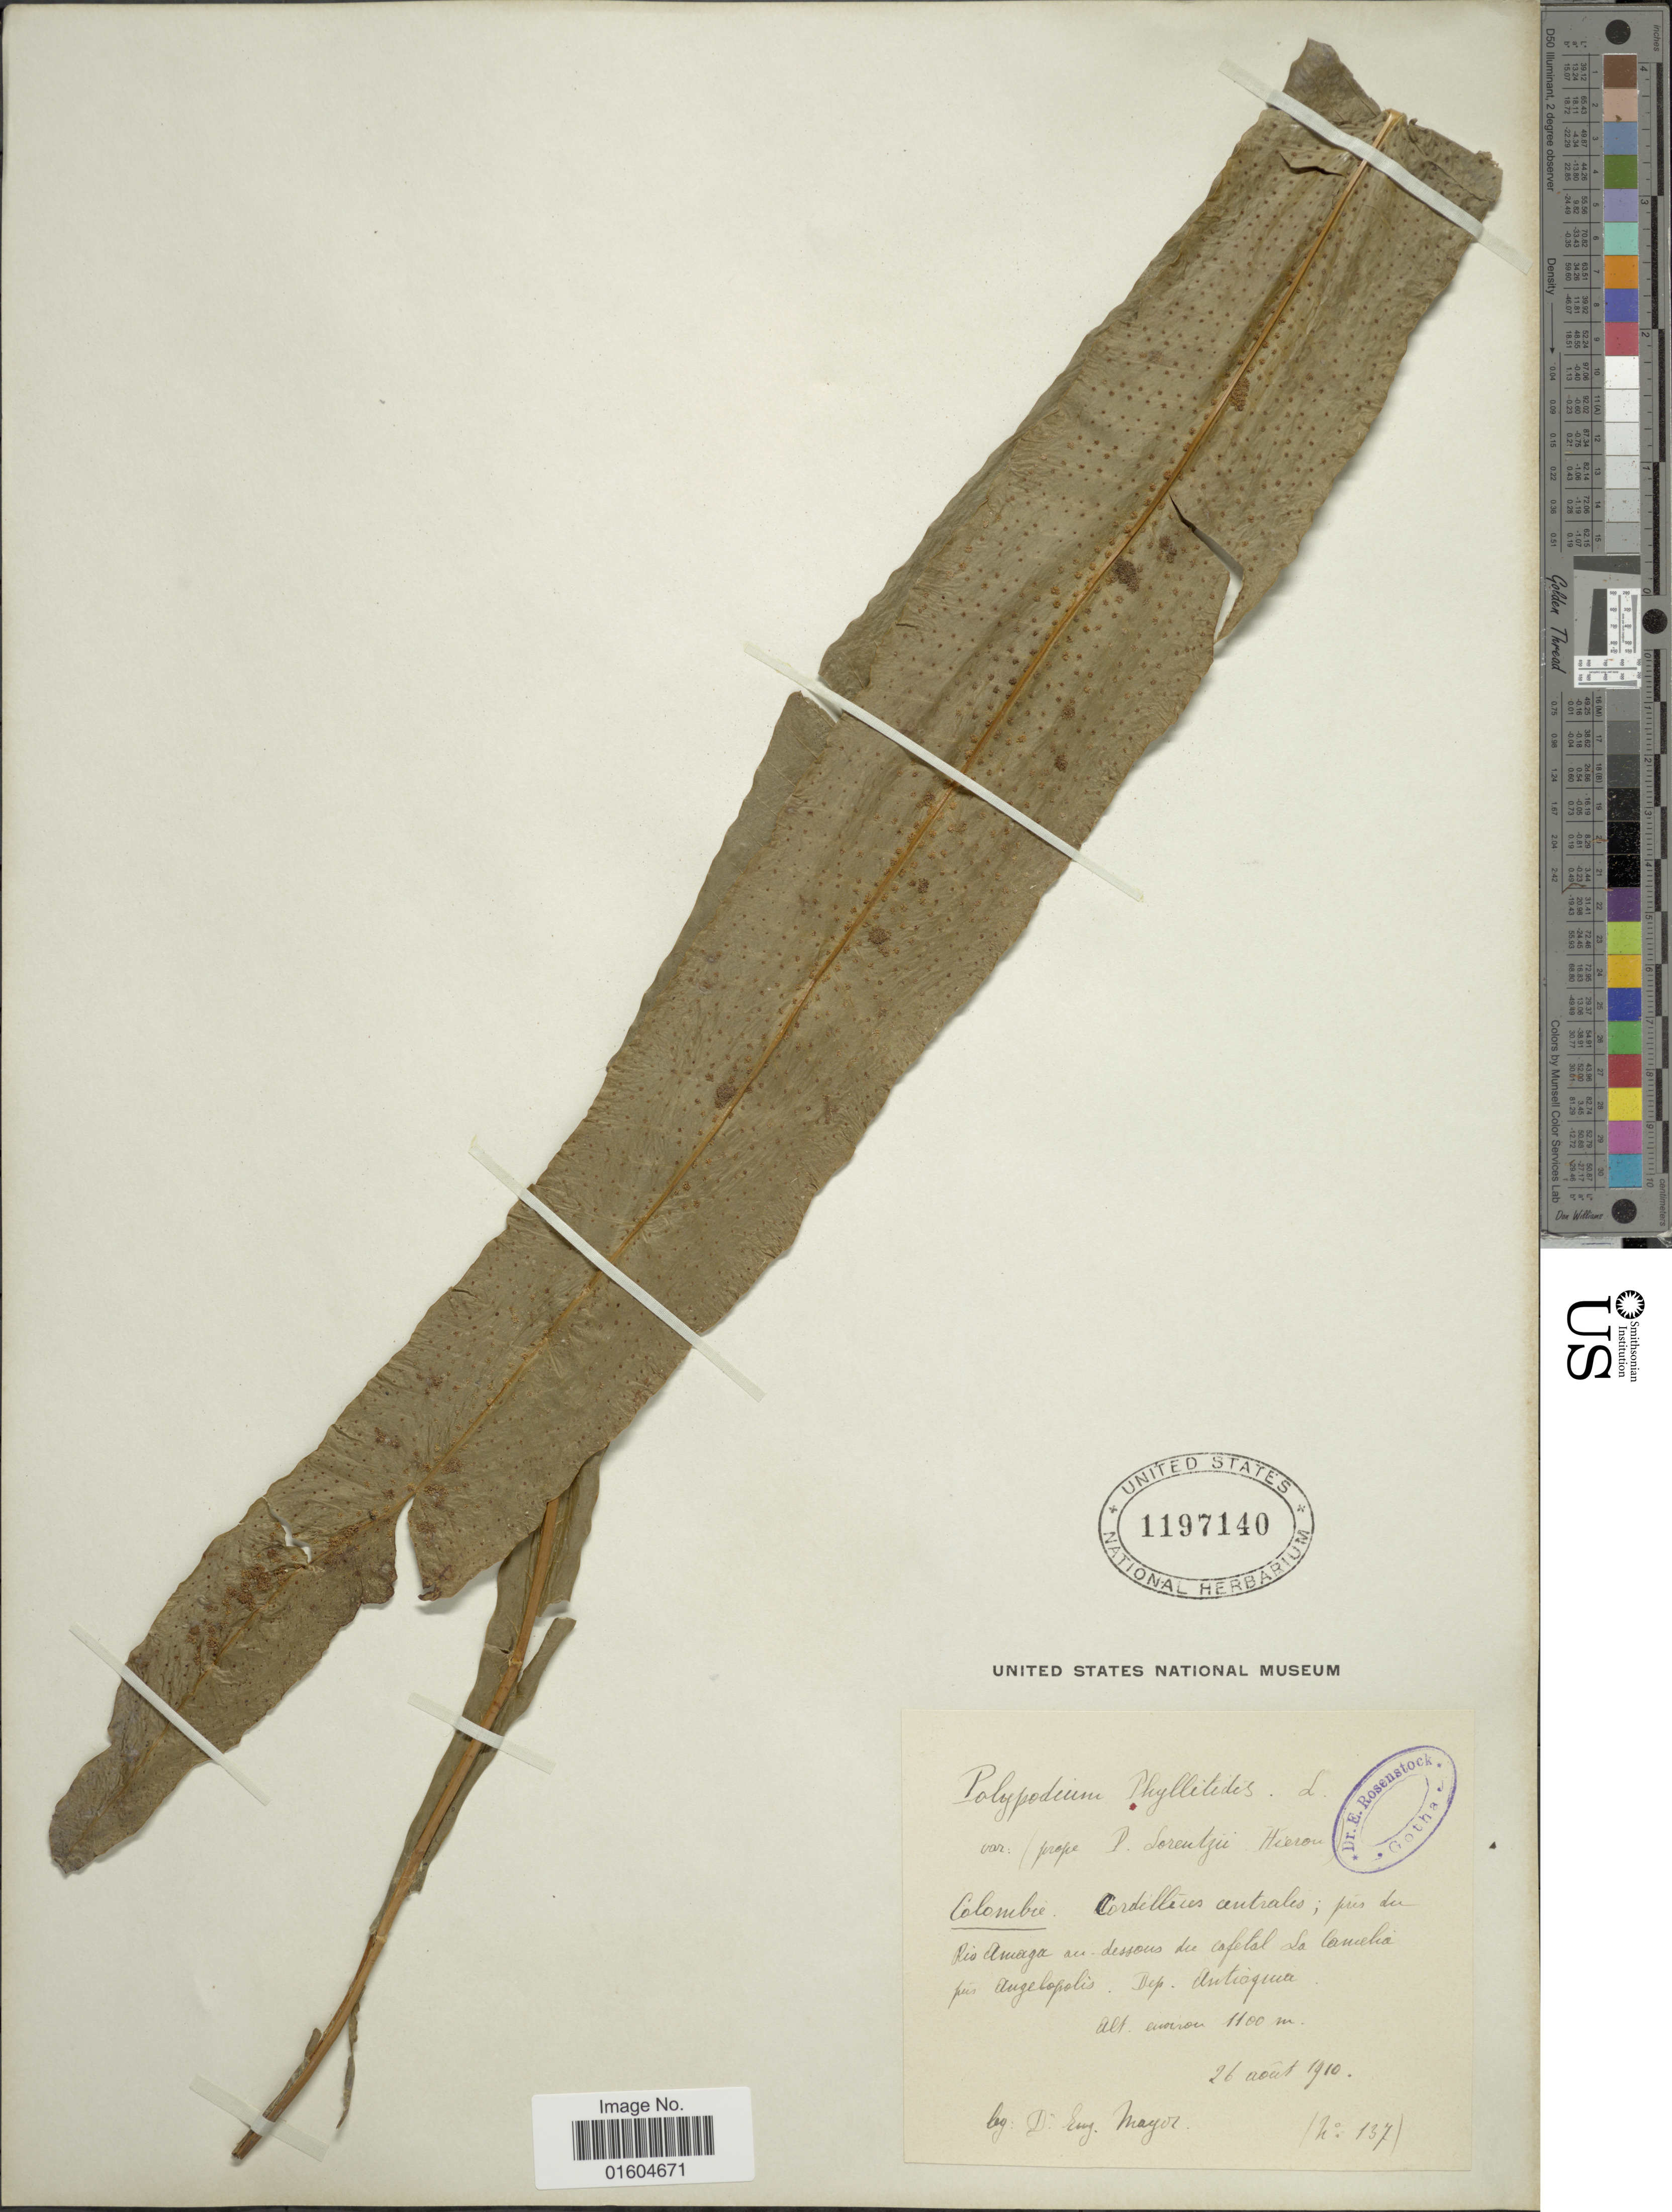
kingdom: Plantae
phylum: Tracheophyta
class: Polypodiopsida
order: Polypodiales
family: Polypodiaceae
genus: Campyloneurum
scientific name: Campyloneurum phyllitidis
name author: (L.) C. Presl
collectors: E. Mayor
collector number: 137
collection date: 1910-08-26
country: Colombia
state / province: Antioquia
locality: Colombie. Cordillius centrales; pres du Rio Amaga su dessous du cofetal La Cameha pus Angelopolis. Dep. Antioquia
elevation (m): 1100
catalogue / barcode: US 1197140